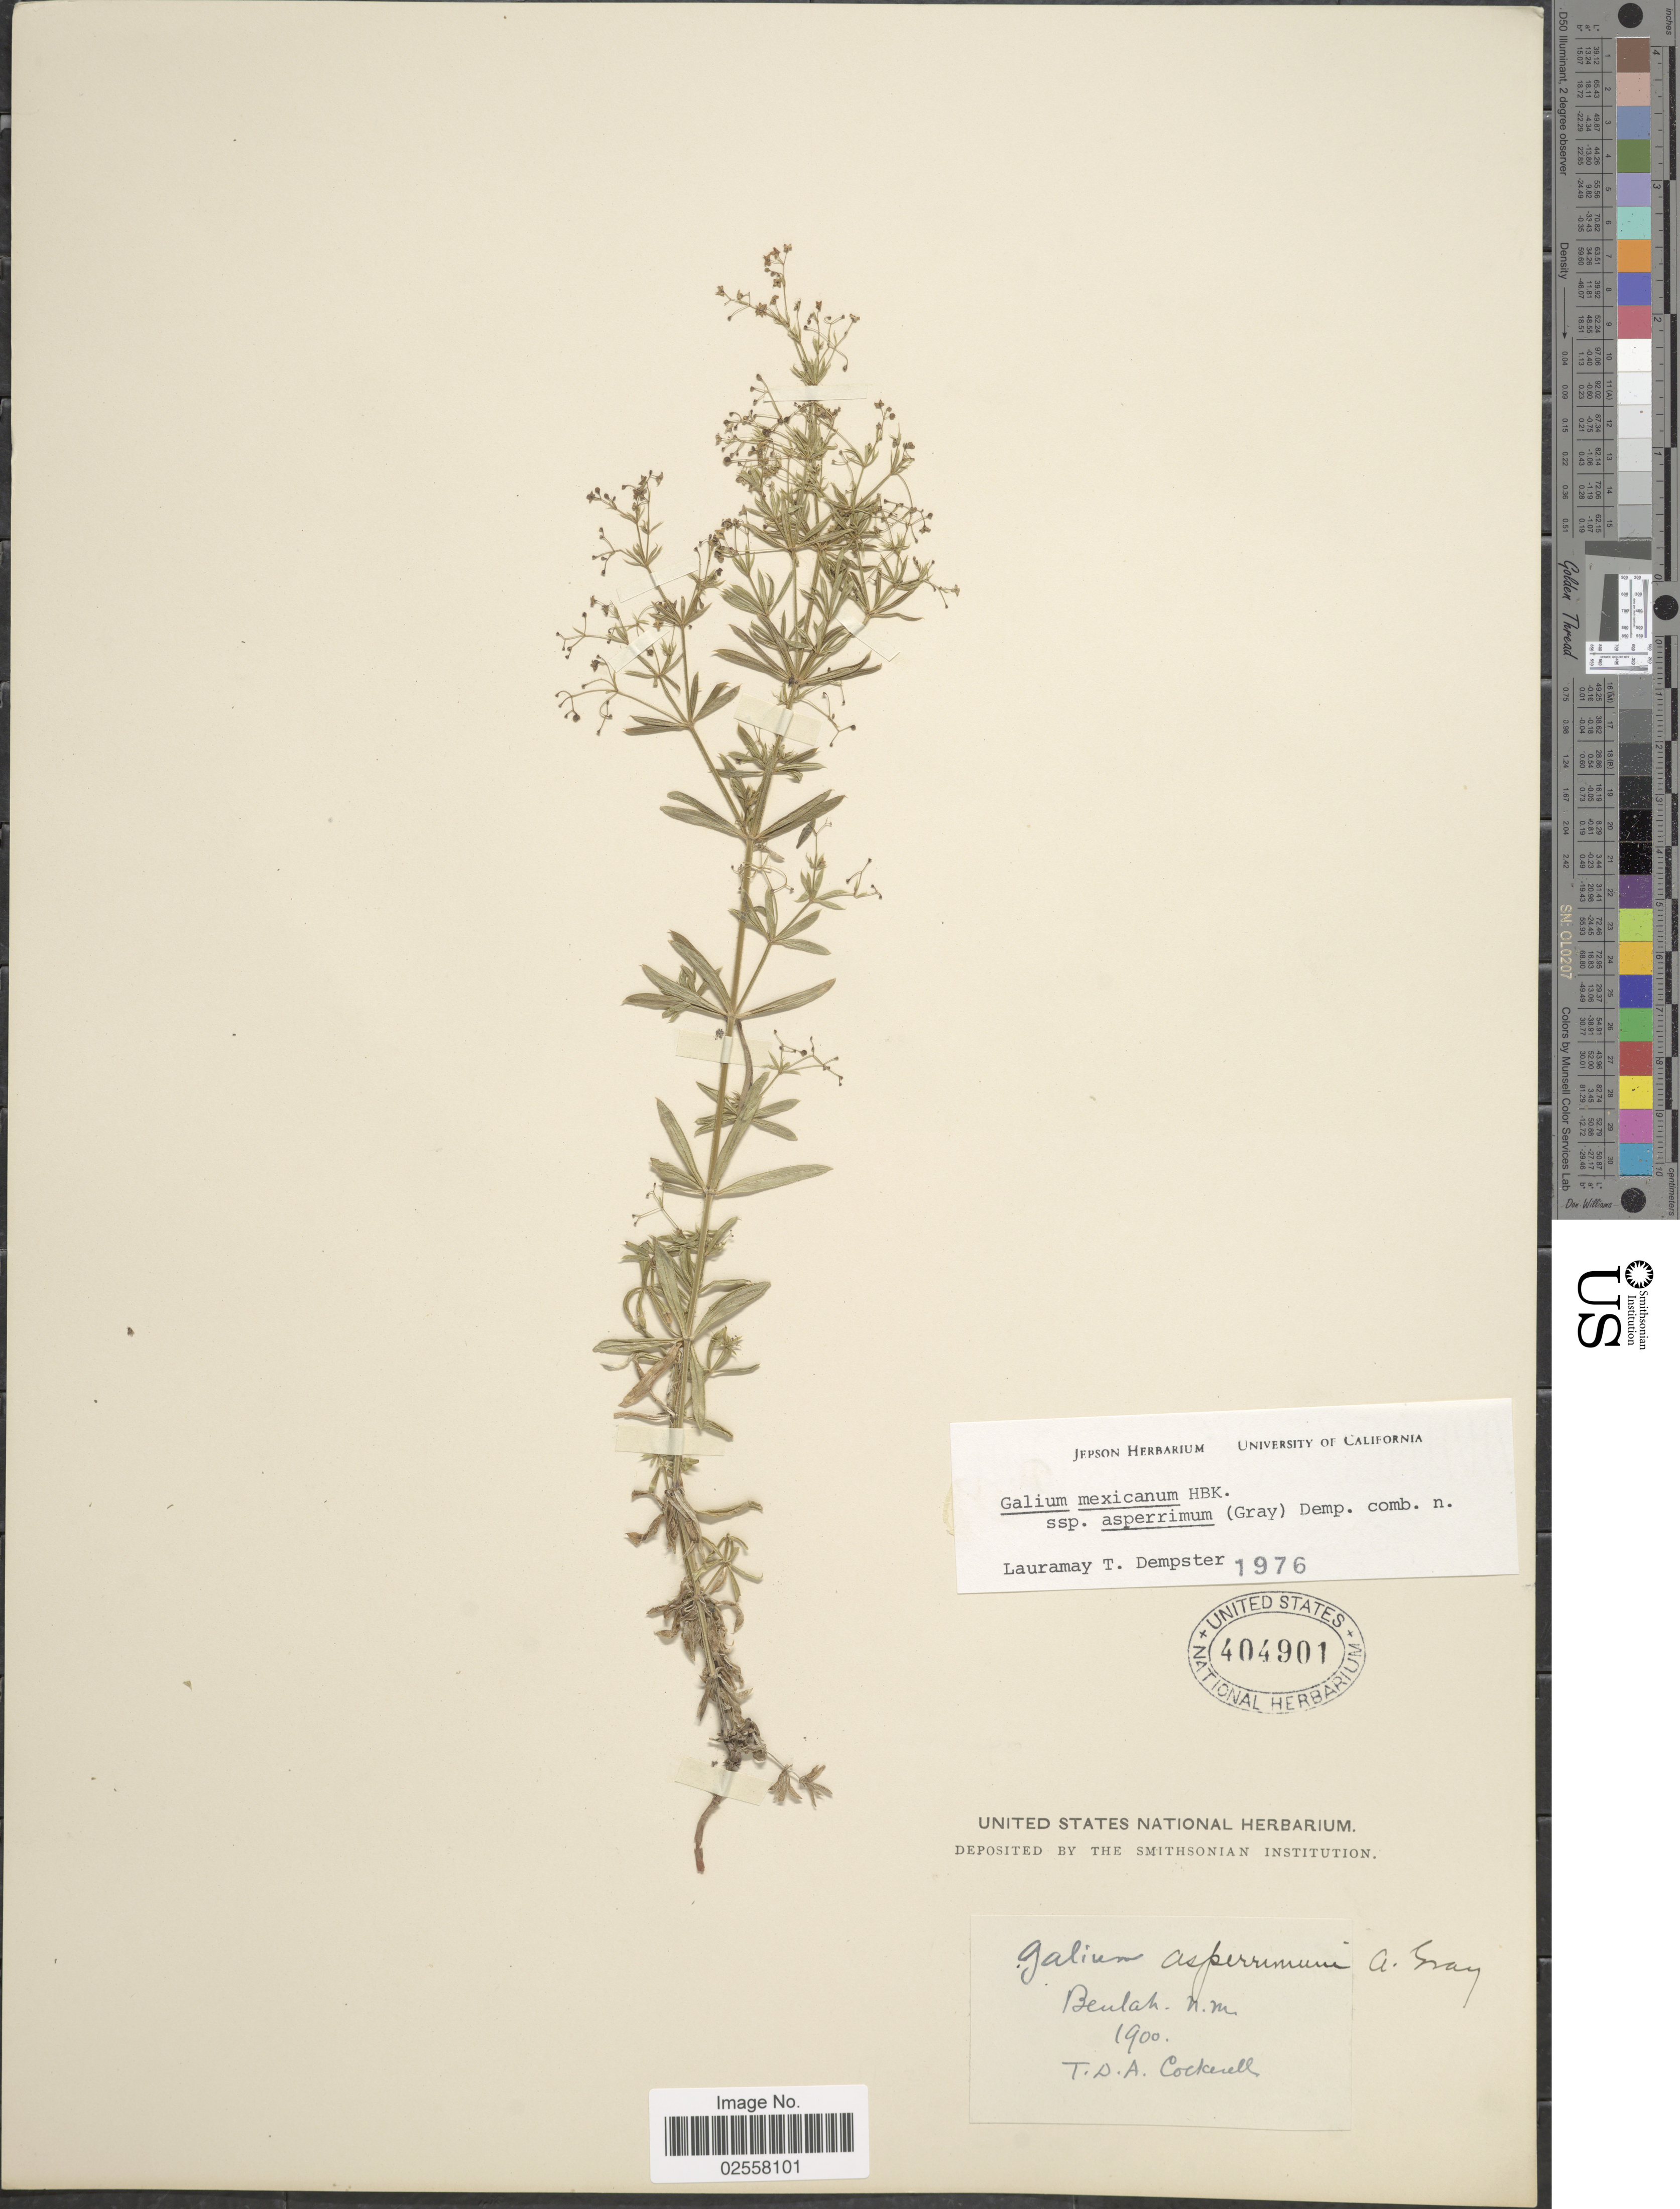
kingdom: Plantae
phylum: Tracheophyta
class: Magnoliopsida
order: Gentianales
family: Rubiaceae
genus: Galium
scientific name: Galium mexicanum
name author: Kunth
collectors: T. Cockerell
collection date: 1900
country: United States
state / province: New Mexico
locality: Beulah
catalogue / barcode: US 404901